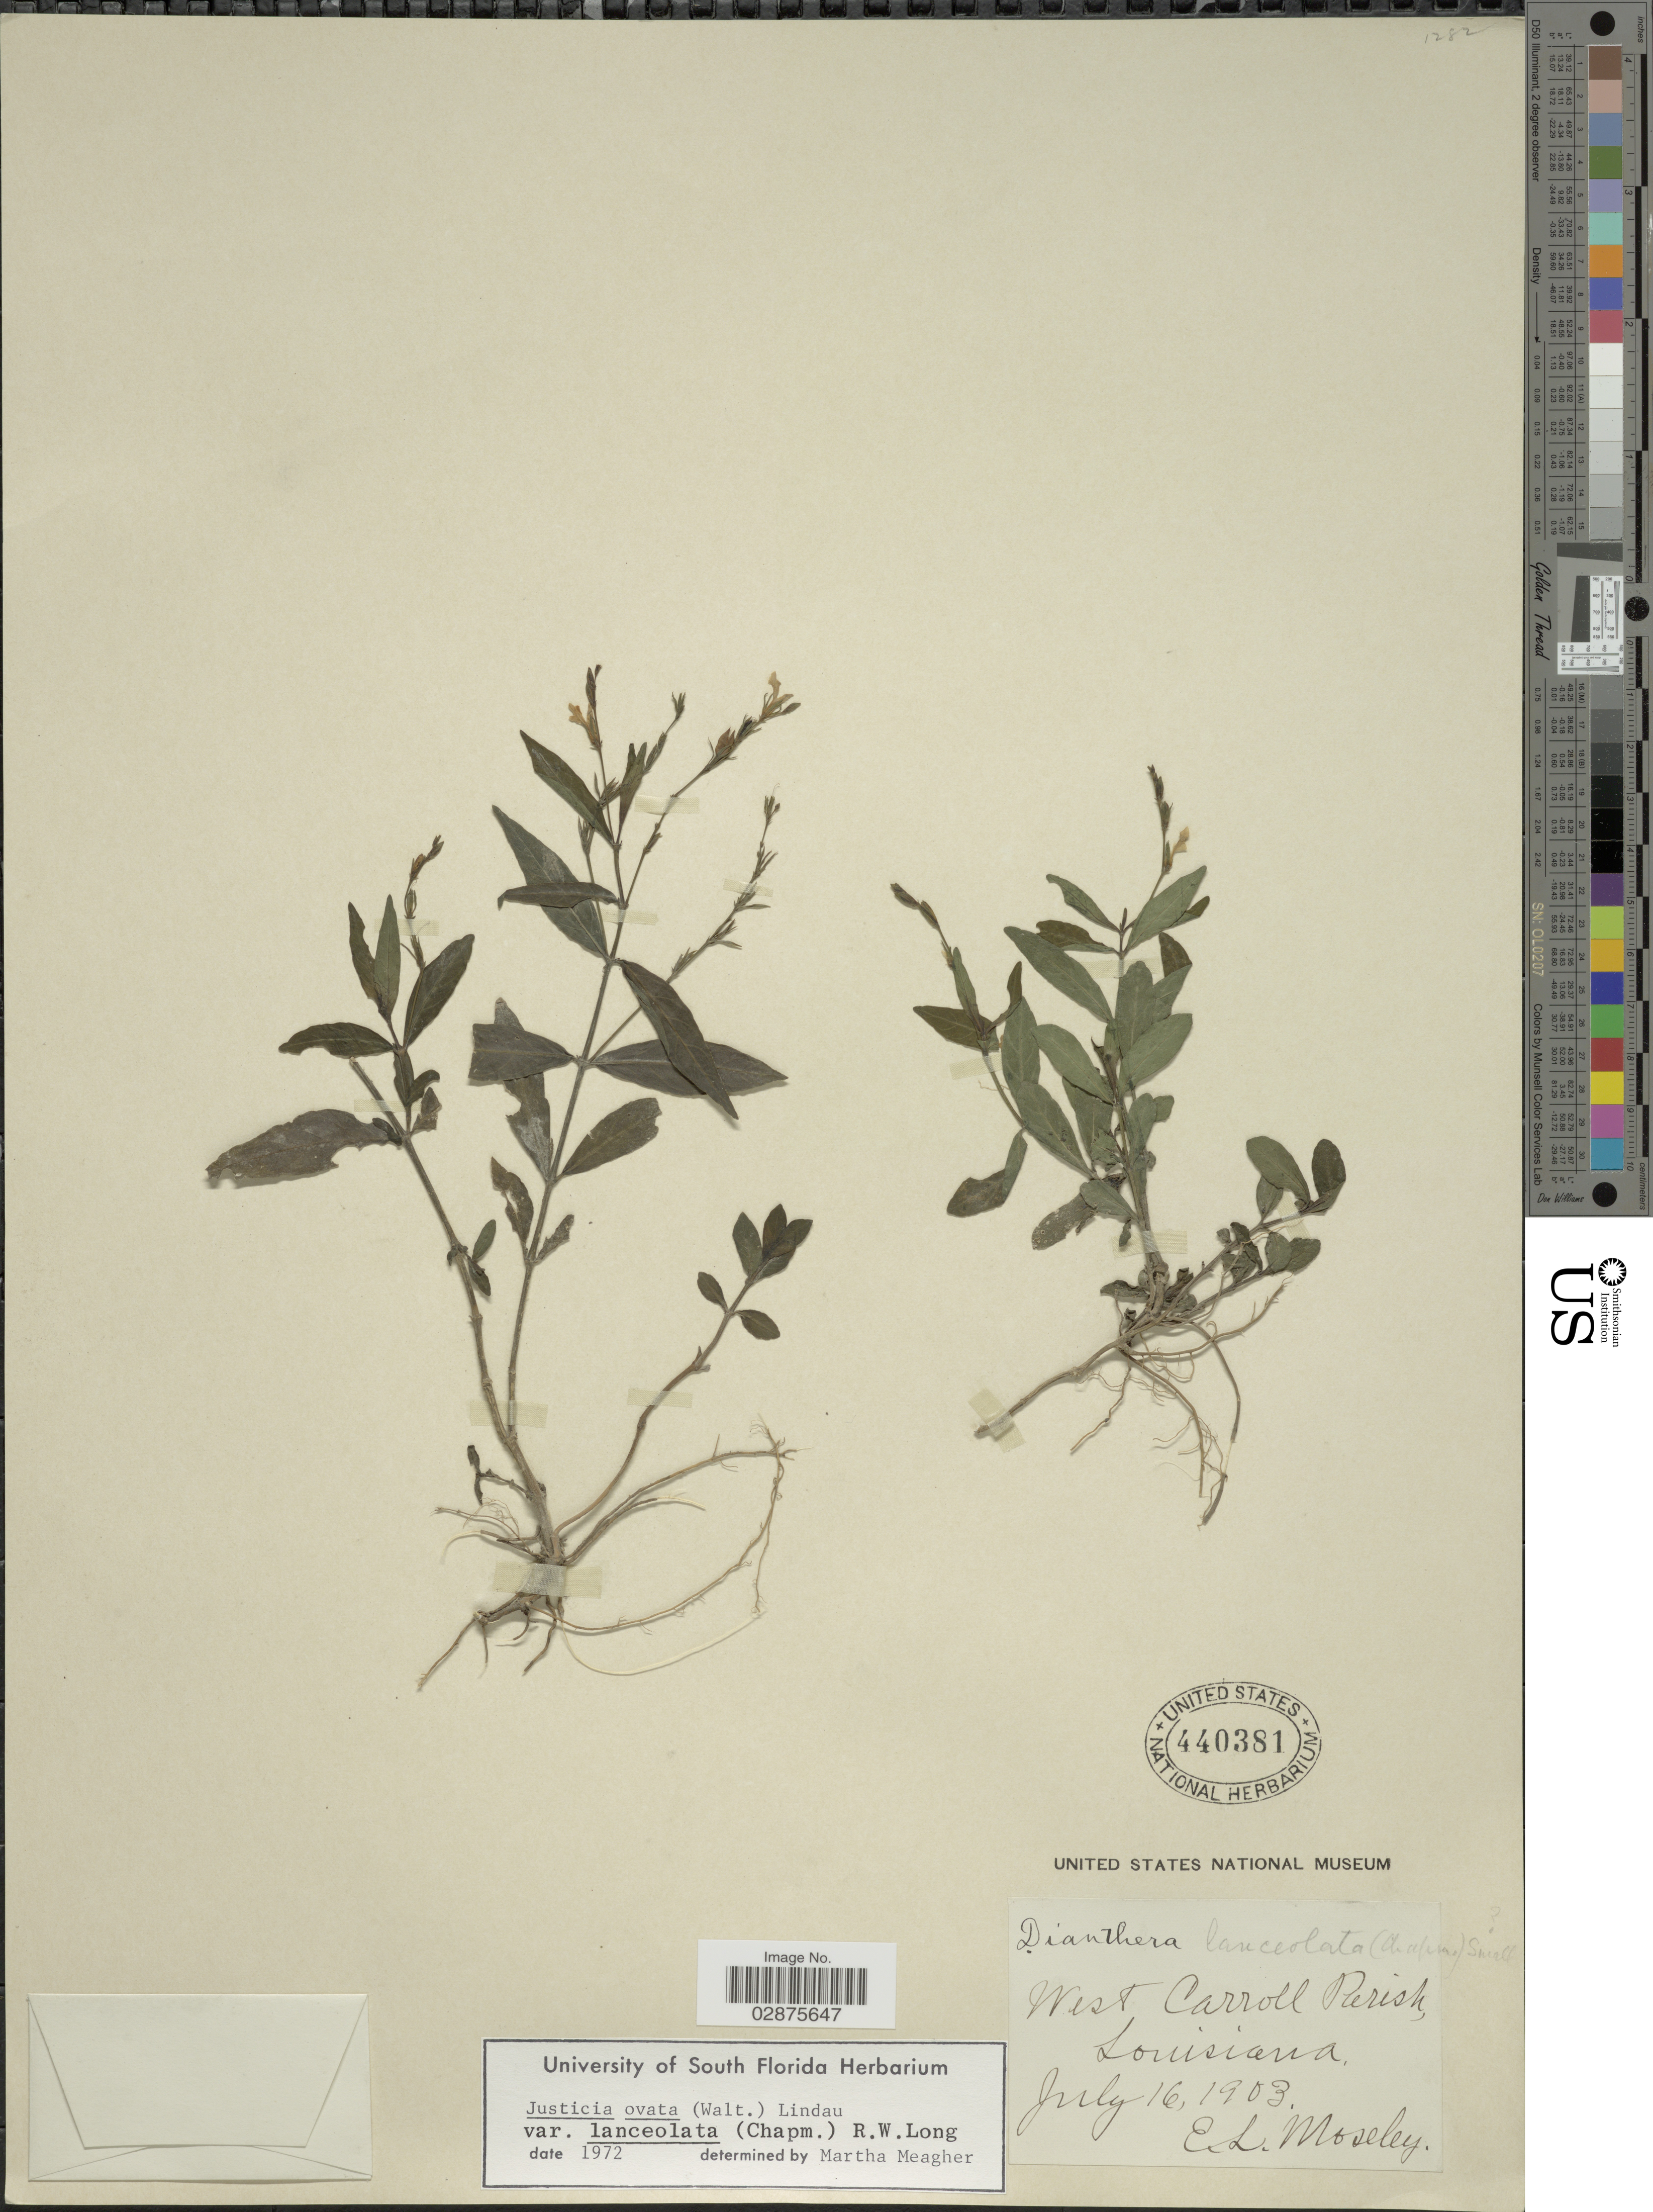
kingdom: Plantae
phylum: Tracheophyta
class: Magnoliopsida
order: Lamiales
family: Acanthaceae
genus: Justicia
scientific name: Justicia lanceolata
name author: (Chapm.) Small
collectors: E. Moseley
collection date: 1903-07-16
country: United States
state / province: Louisiana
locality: West Carroll Parish, Louisiana.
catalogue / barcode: US 440381